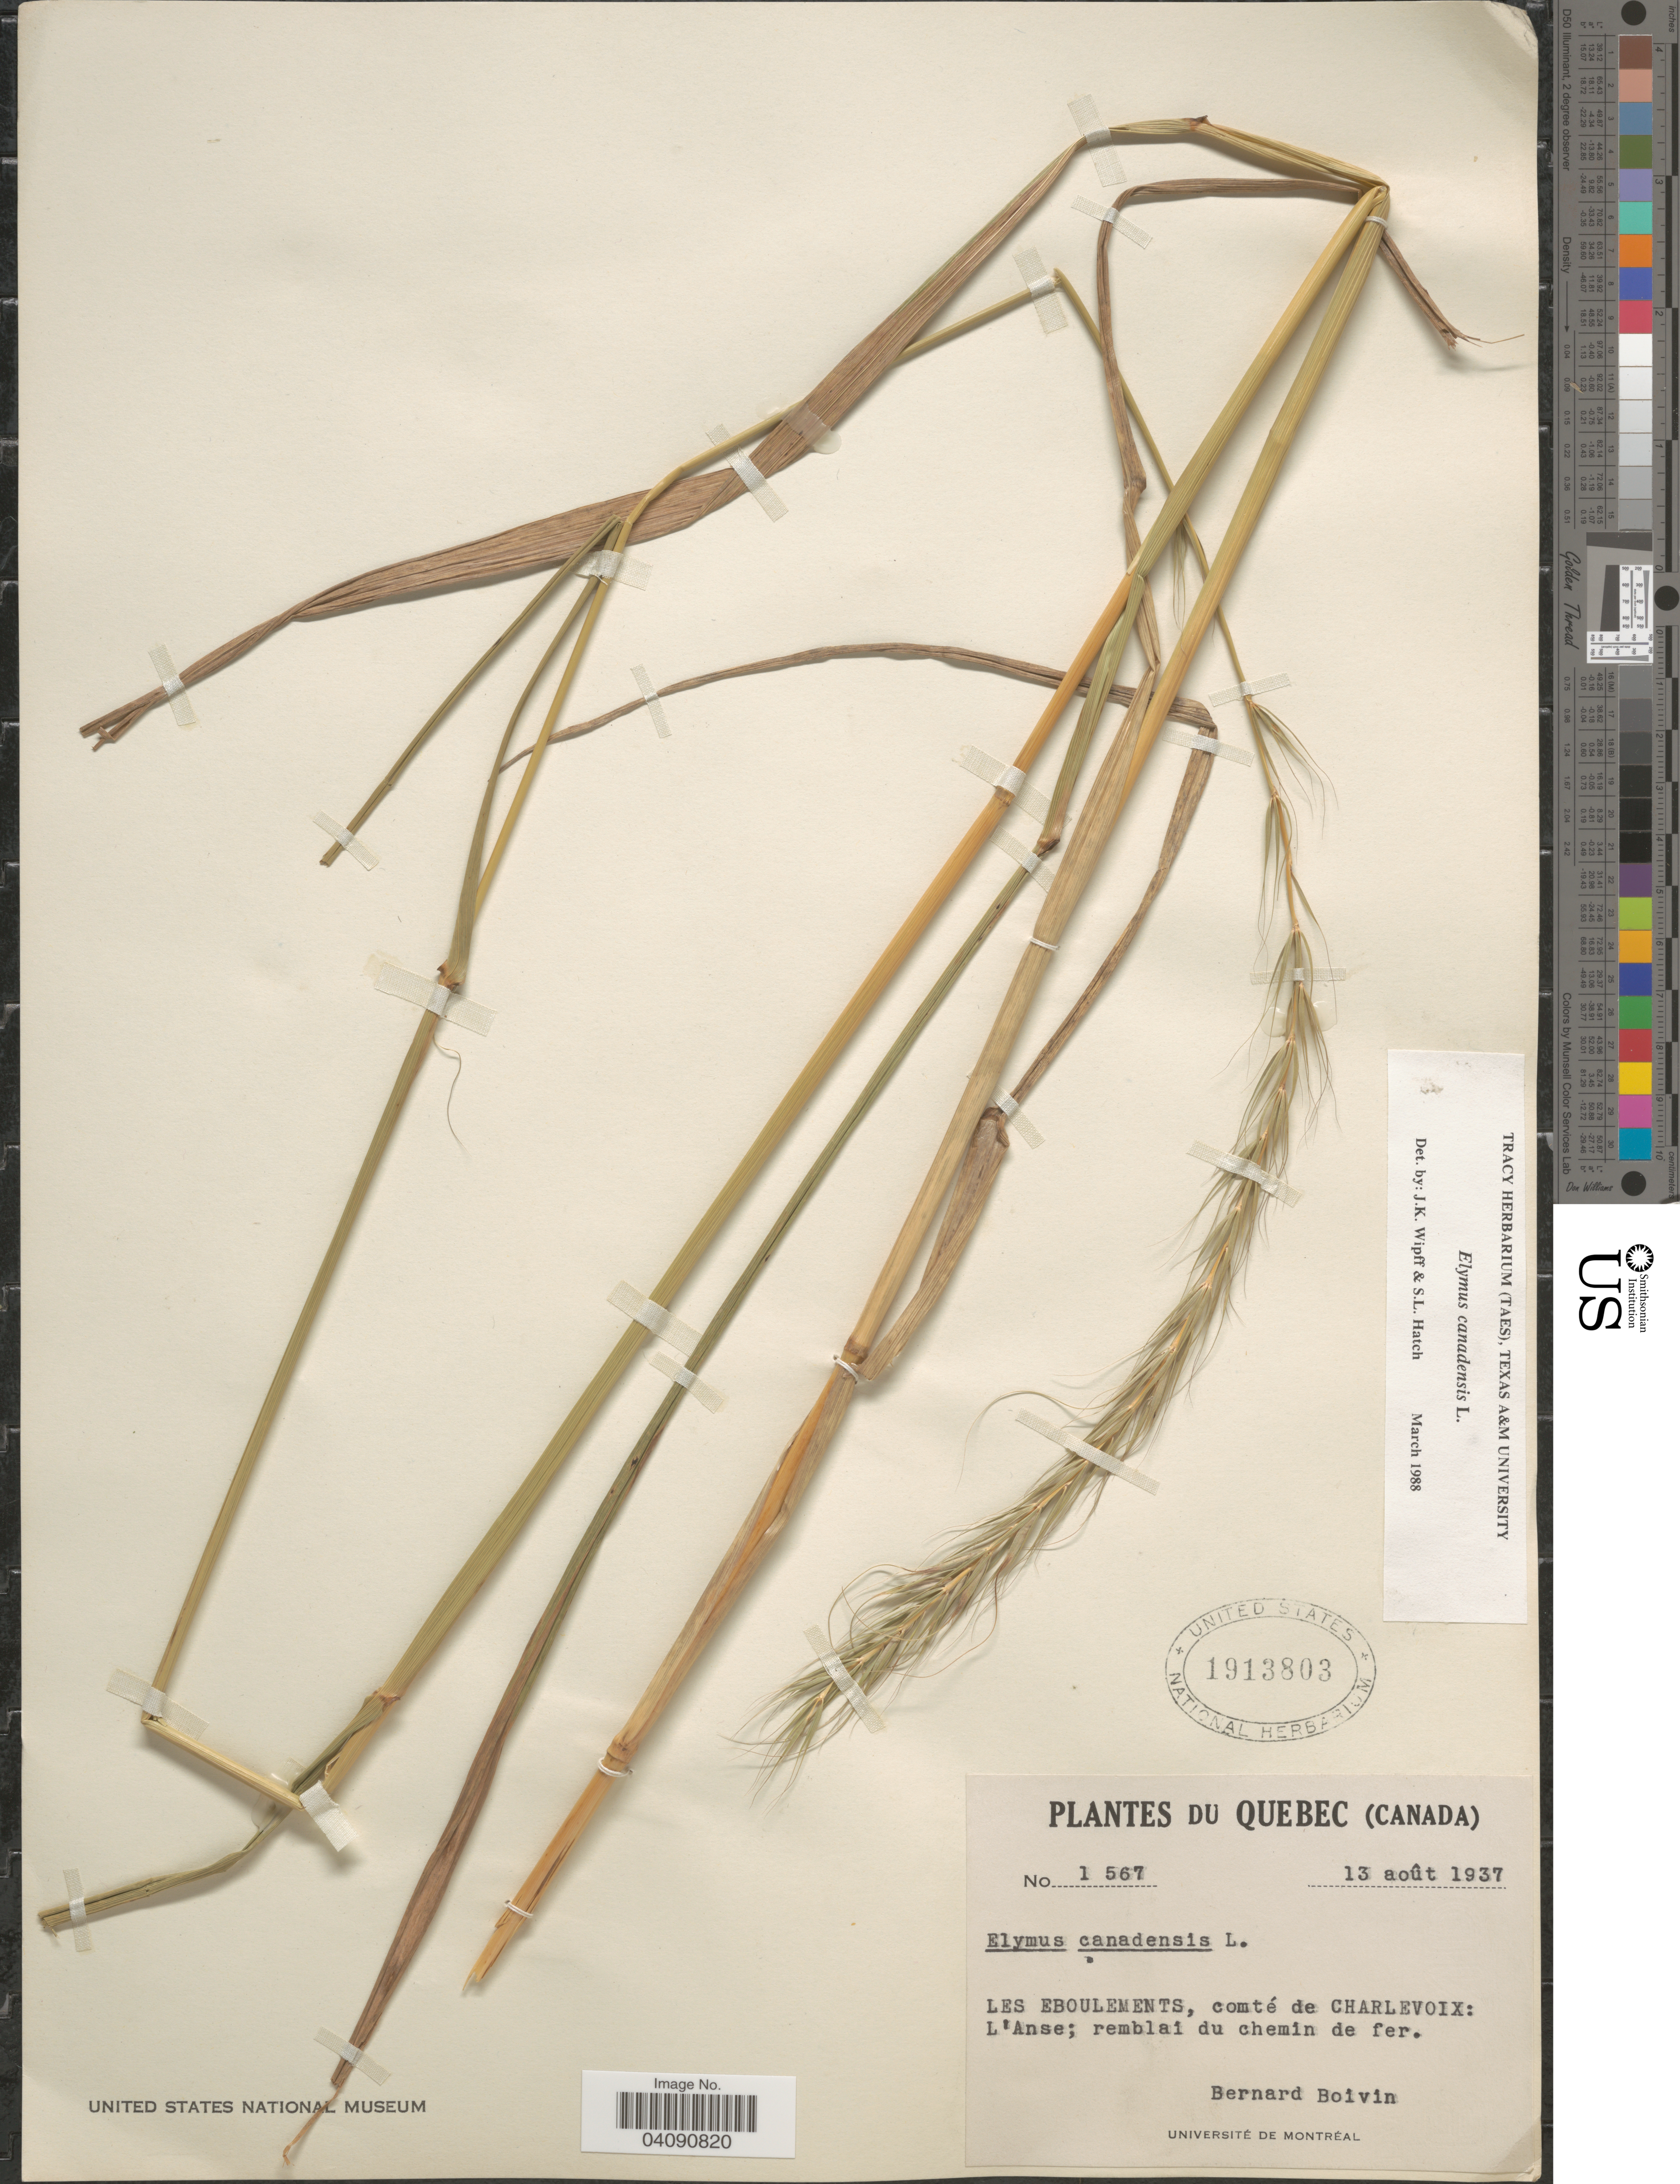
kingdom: Plantae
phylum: Tracheophyta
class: Liliopsida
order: Poales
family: Poaceae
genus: Elymus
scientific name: Elymus canadensis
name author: L.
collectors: J. R. B. Boivin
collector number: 1567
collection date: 1937-08-13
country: Canada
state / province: Quebec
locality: Les Eboulements, comté de Charlevoix: L'Anse; remblai du chemin de fer.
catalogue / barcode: US 1913803